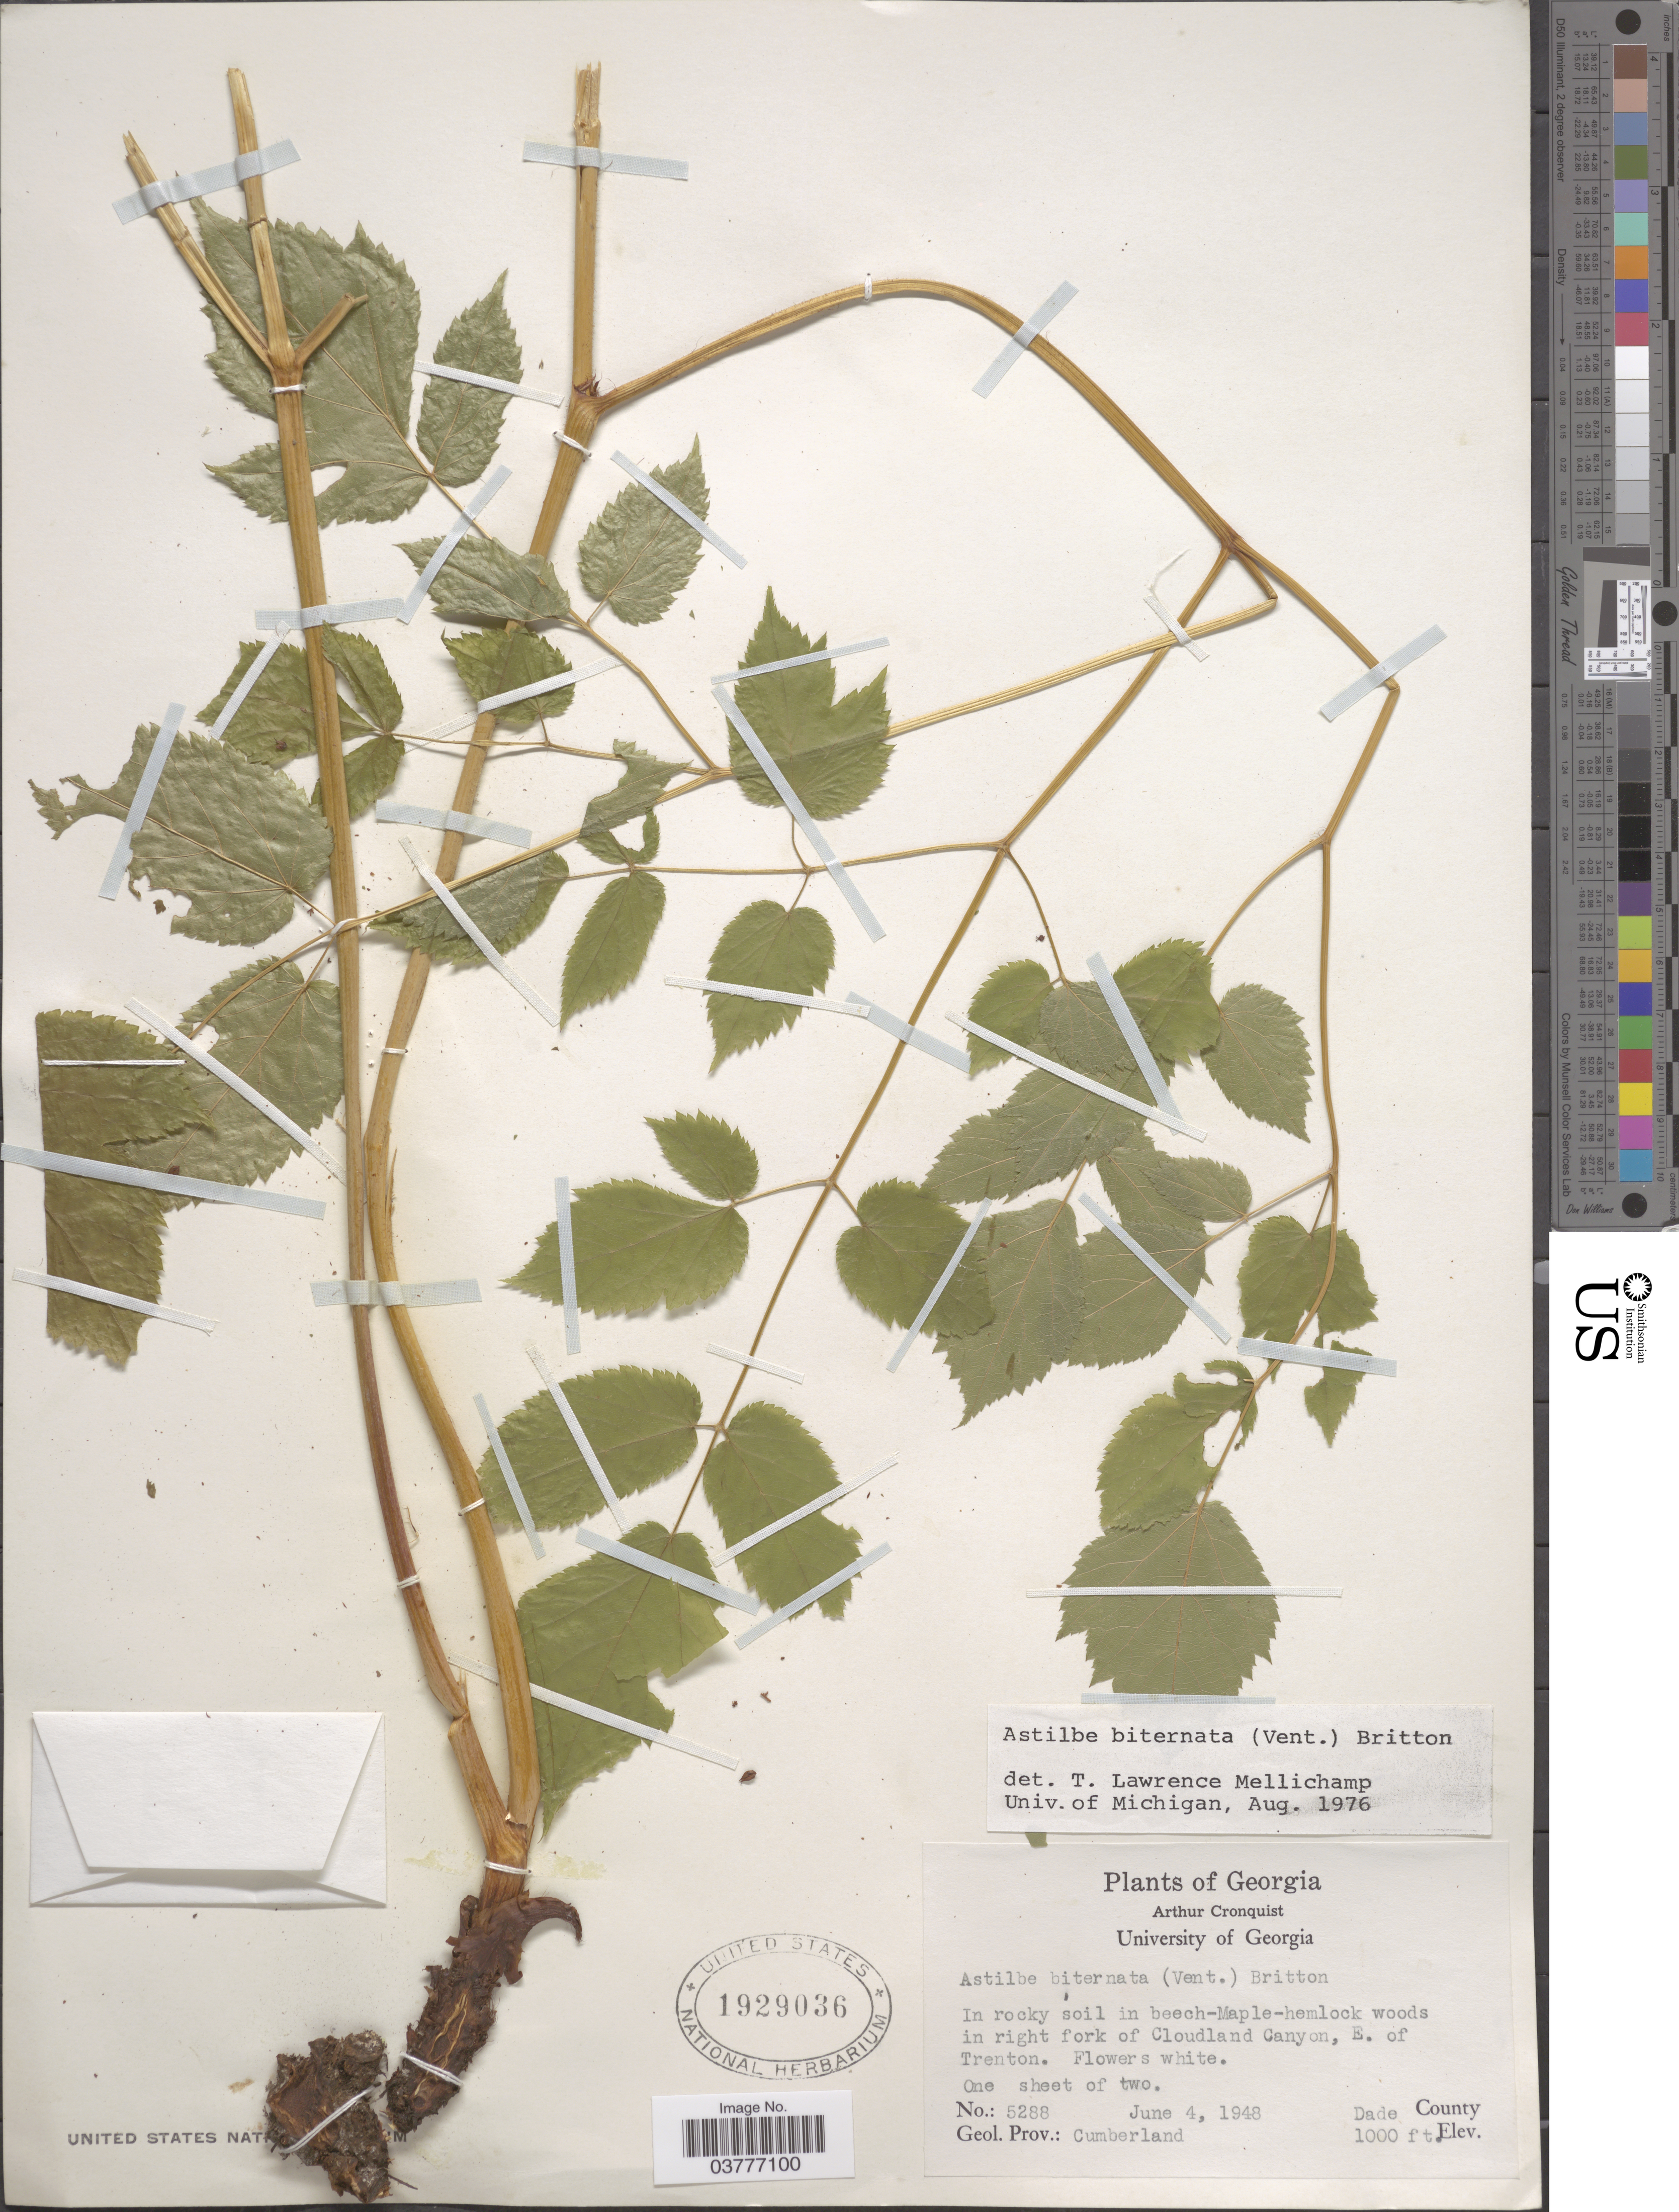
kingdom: Plantae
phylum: Tracheophyta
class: Magnoliopsida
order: Saxifragales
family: Saxifragaceae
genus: Astilbe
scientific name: Astilbe biternata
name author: (Vent.) Britton ex Kearney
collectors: A. J. Cronquist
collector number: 5288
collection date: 1948-06-04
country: United States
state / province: Georgia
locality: In beech-Maple-hemlock woods in right fork of Cloudland Canyon, E. of Trenton. Geol. Prov.: Cumberland. Dade County.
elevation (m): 305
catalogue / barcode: US 1929036